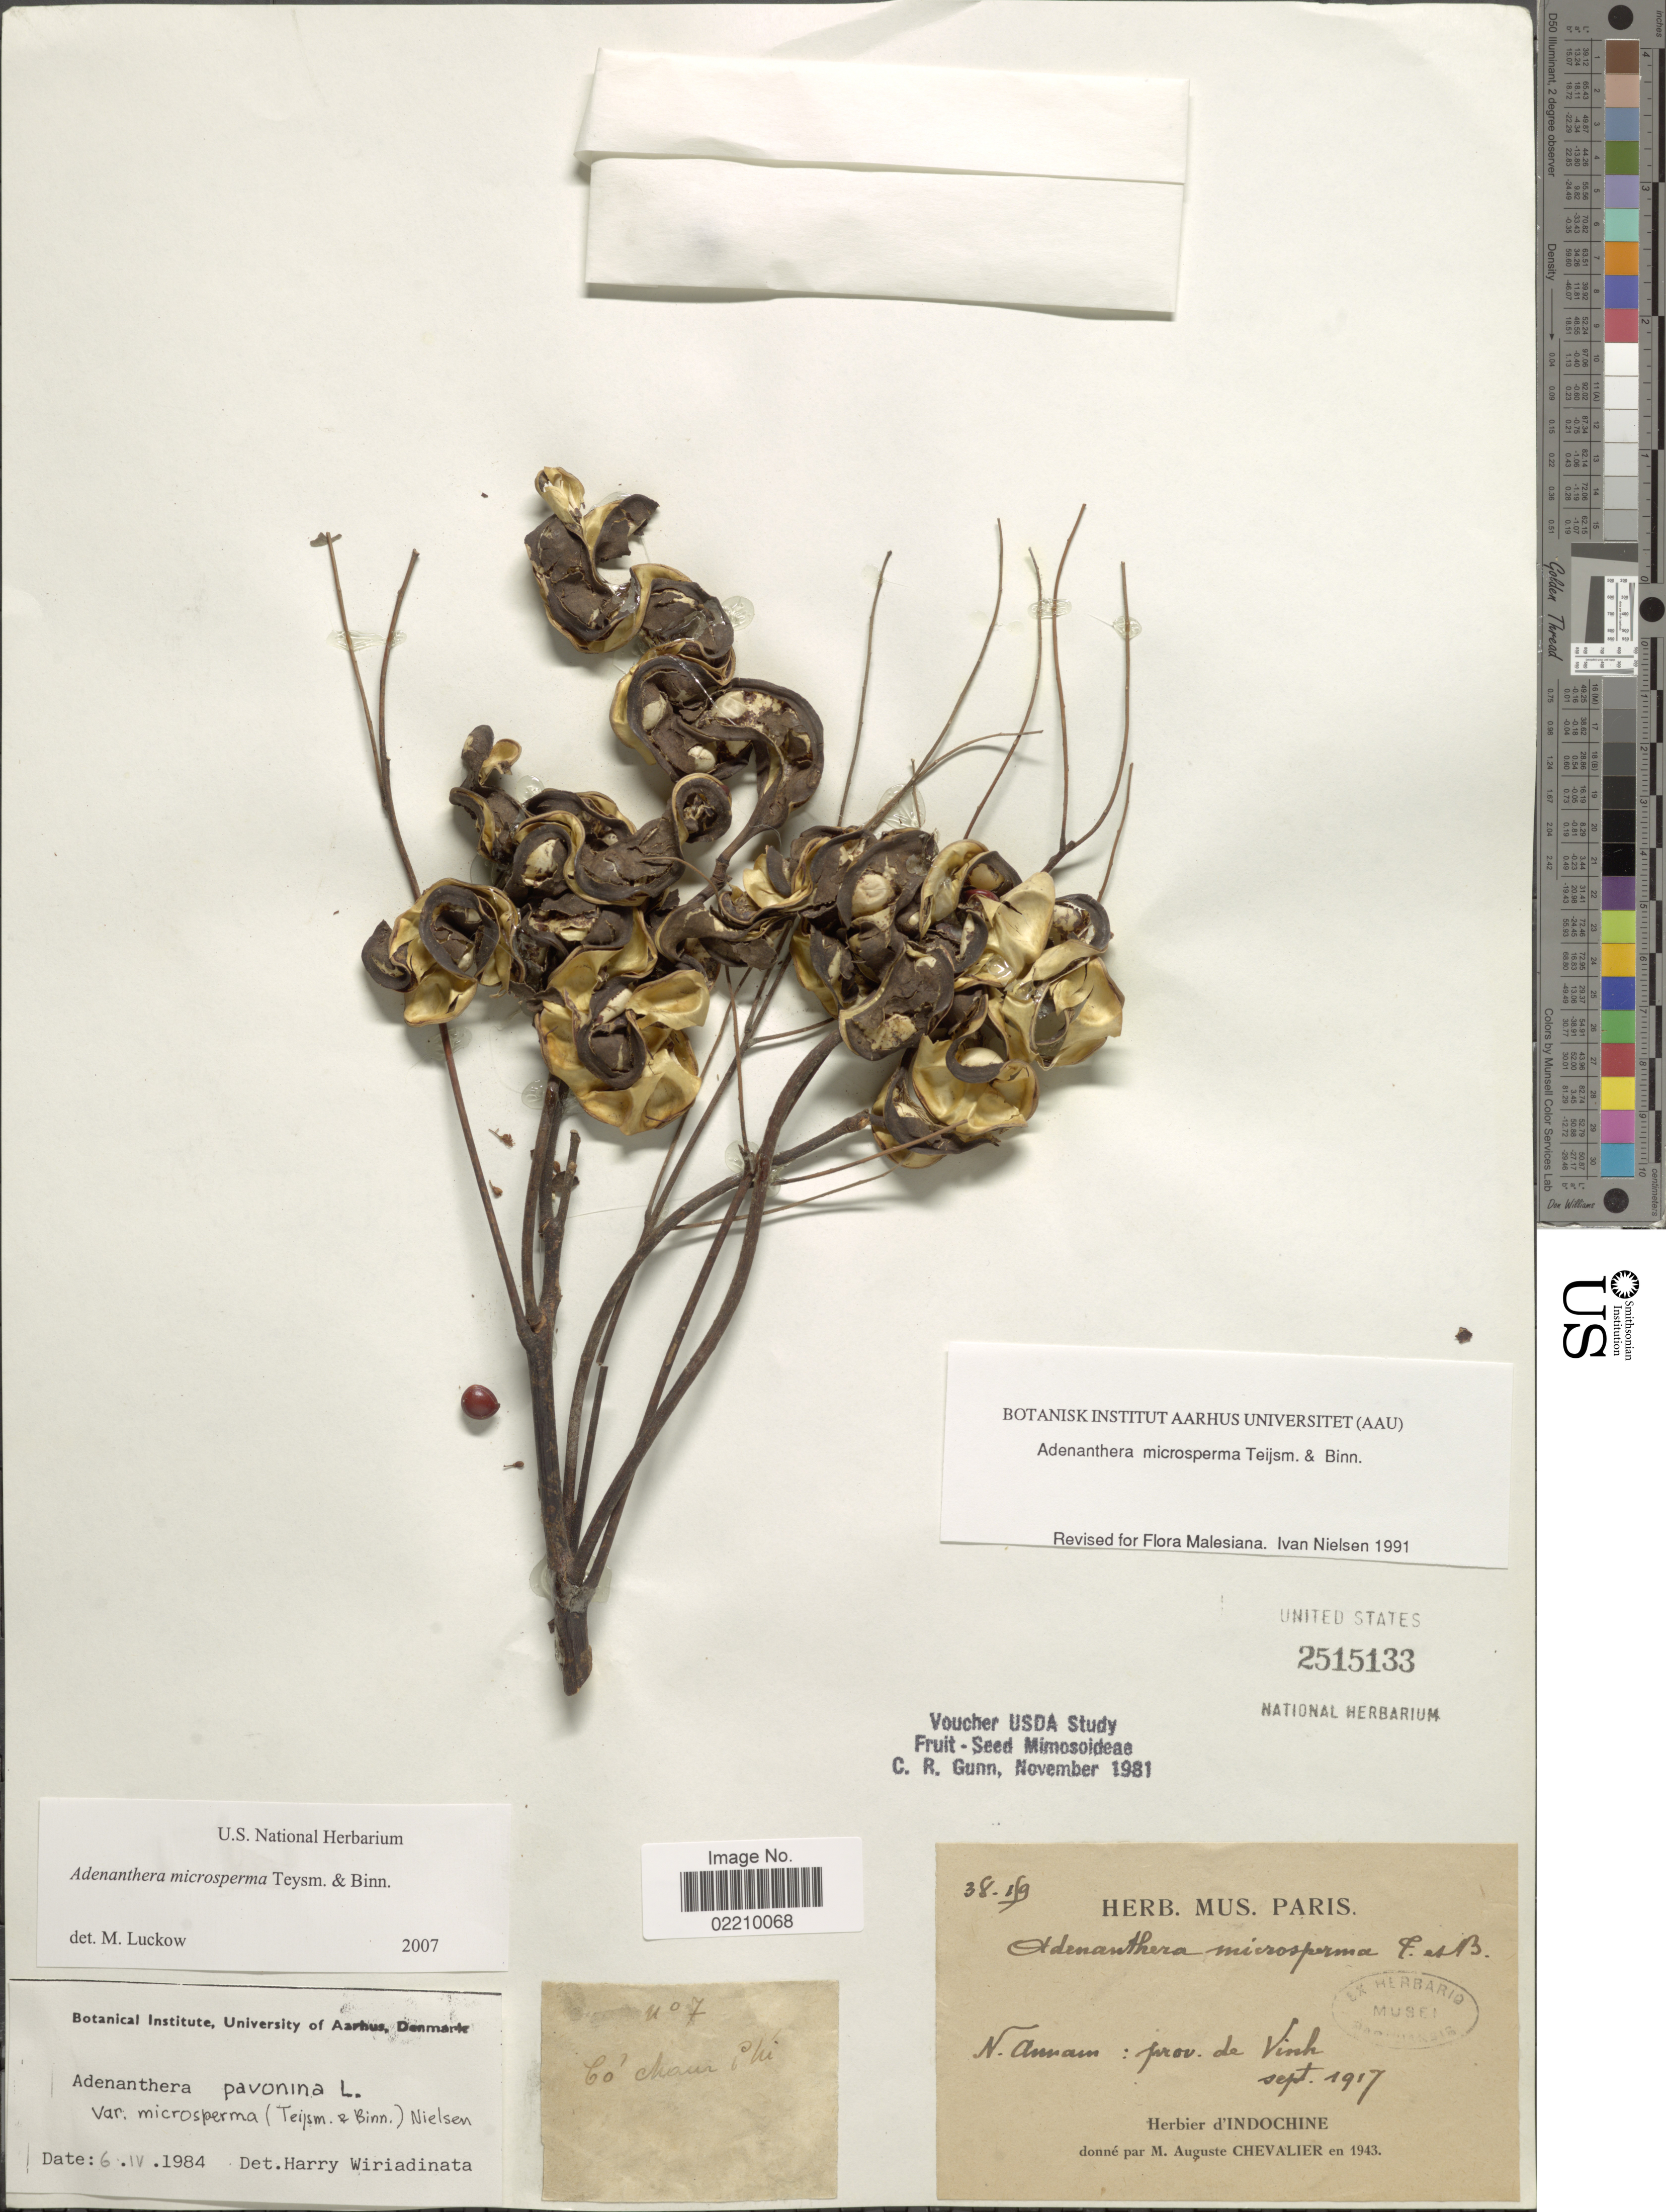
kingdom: Plantae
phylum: Tracheophyta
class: Magnoliopsida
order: Fabales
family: Fabaceae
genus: Adenanthera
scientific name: Adenanthera microsperma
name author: Teysm. & Binn.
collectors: ex herb. Mus. Paris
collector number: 7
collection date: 1917-09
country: Vietnam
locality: Annam, Prov. de Vinh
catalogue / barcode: US 2515133